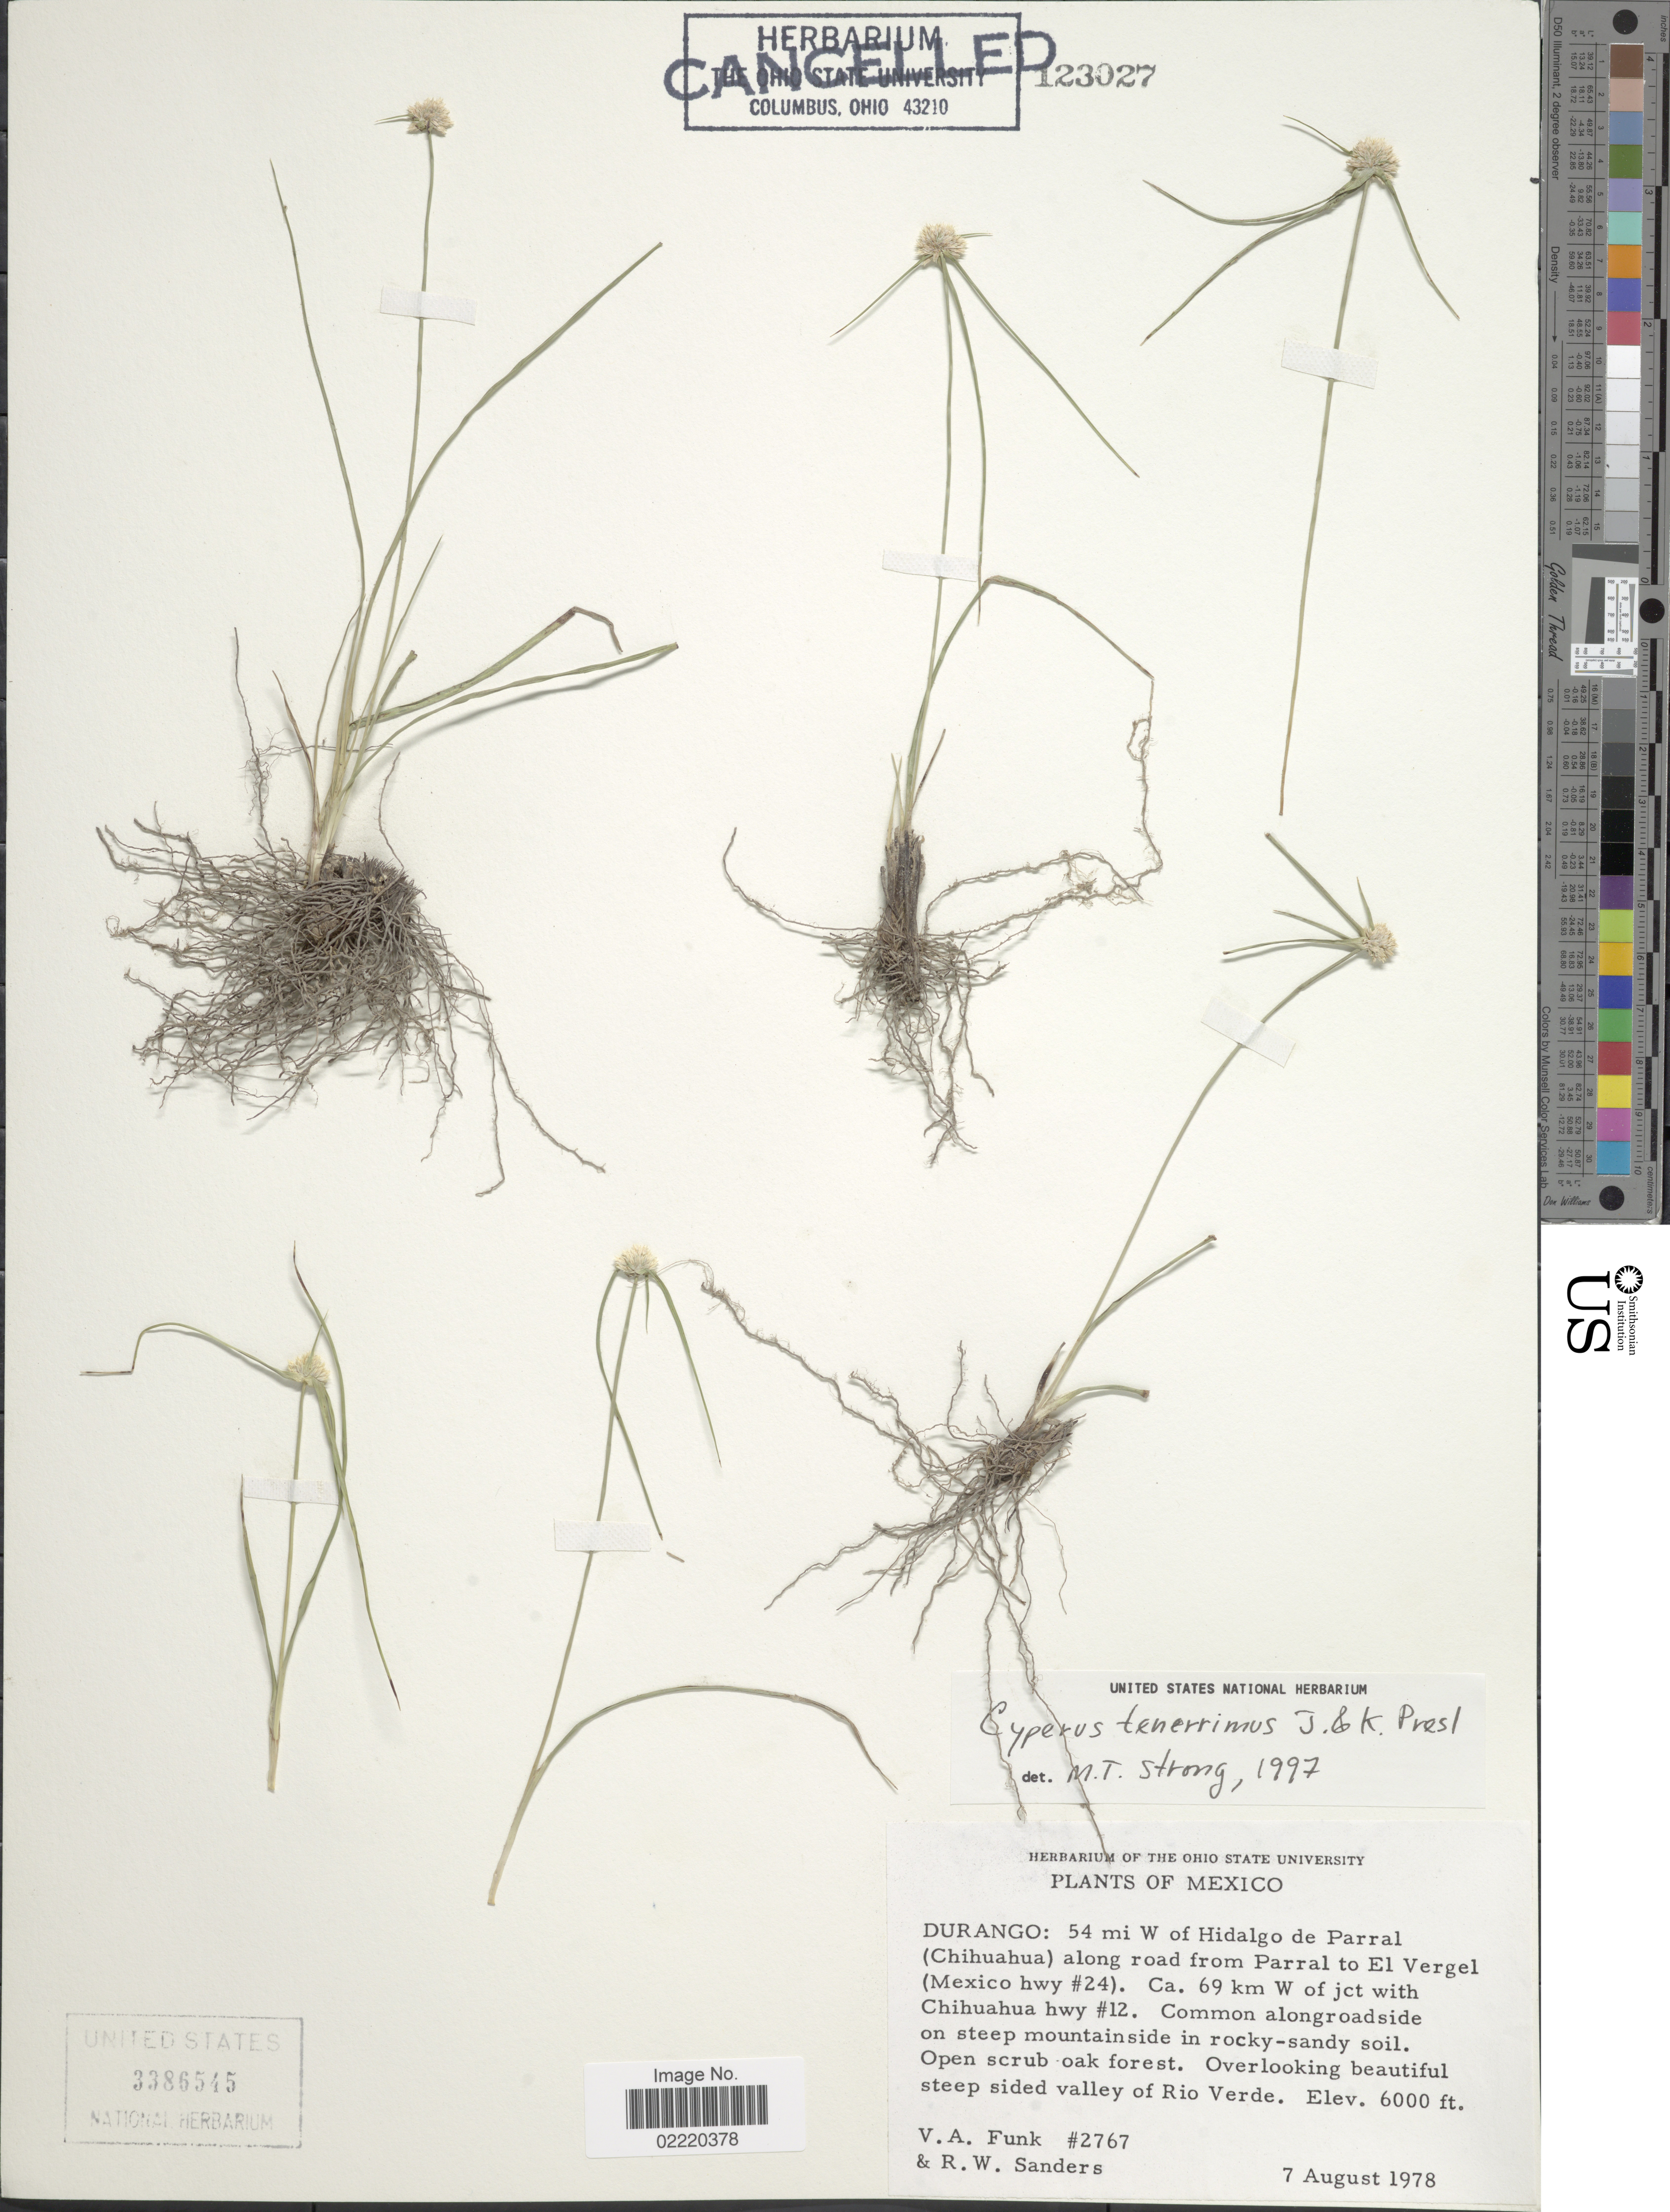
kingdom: Plantae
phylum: Tracheophyta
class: Liliopsida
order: Poales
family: Cyperaceae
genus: Cyperus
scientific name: Cyperus tenerrimus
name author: J. Presl & C. Presl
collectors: V. Funk & R. W. Sanders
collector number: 2767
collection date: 1978-08-07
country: Mexico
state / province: Durango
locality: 54 mi W of Hidalgo de Parral (Chihuahua) along road from Parral to El Vergel (Mexico hwy #24), Ca. 69 km W of jct with Chihuahua hwy #12, common along roadside on steep mountainside in rocky-sandy soil.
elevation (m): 1829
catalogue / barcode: US 3386545